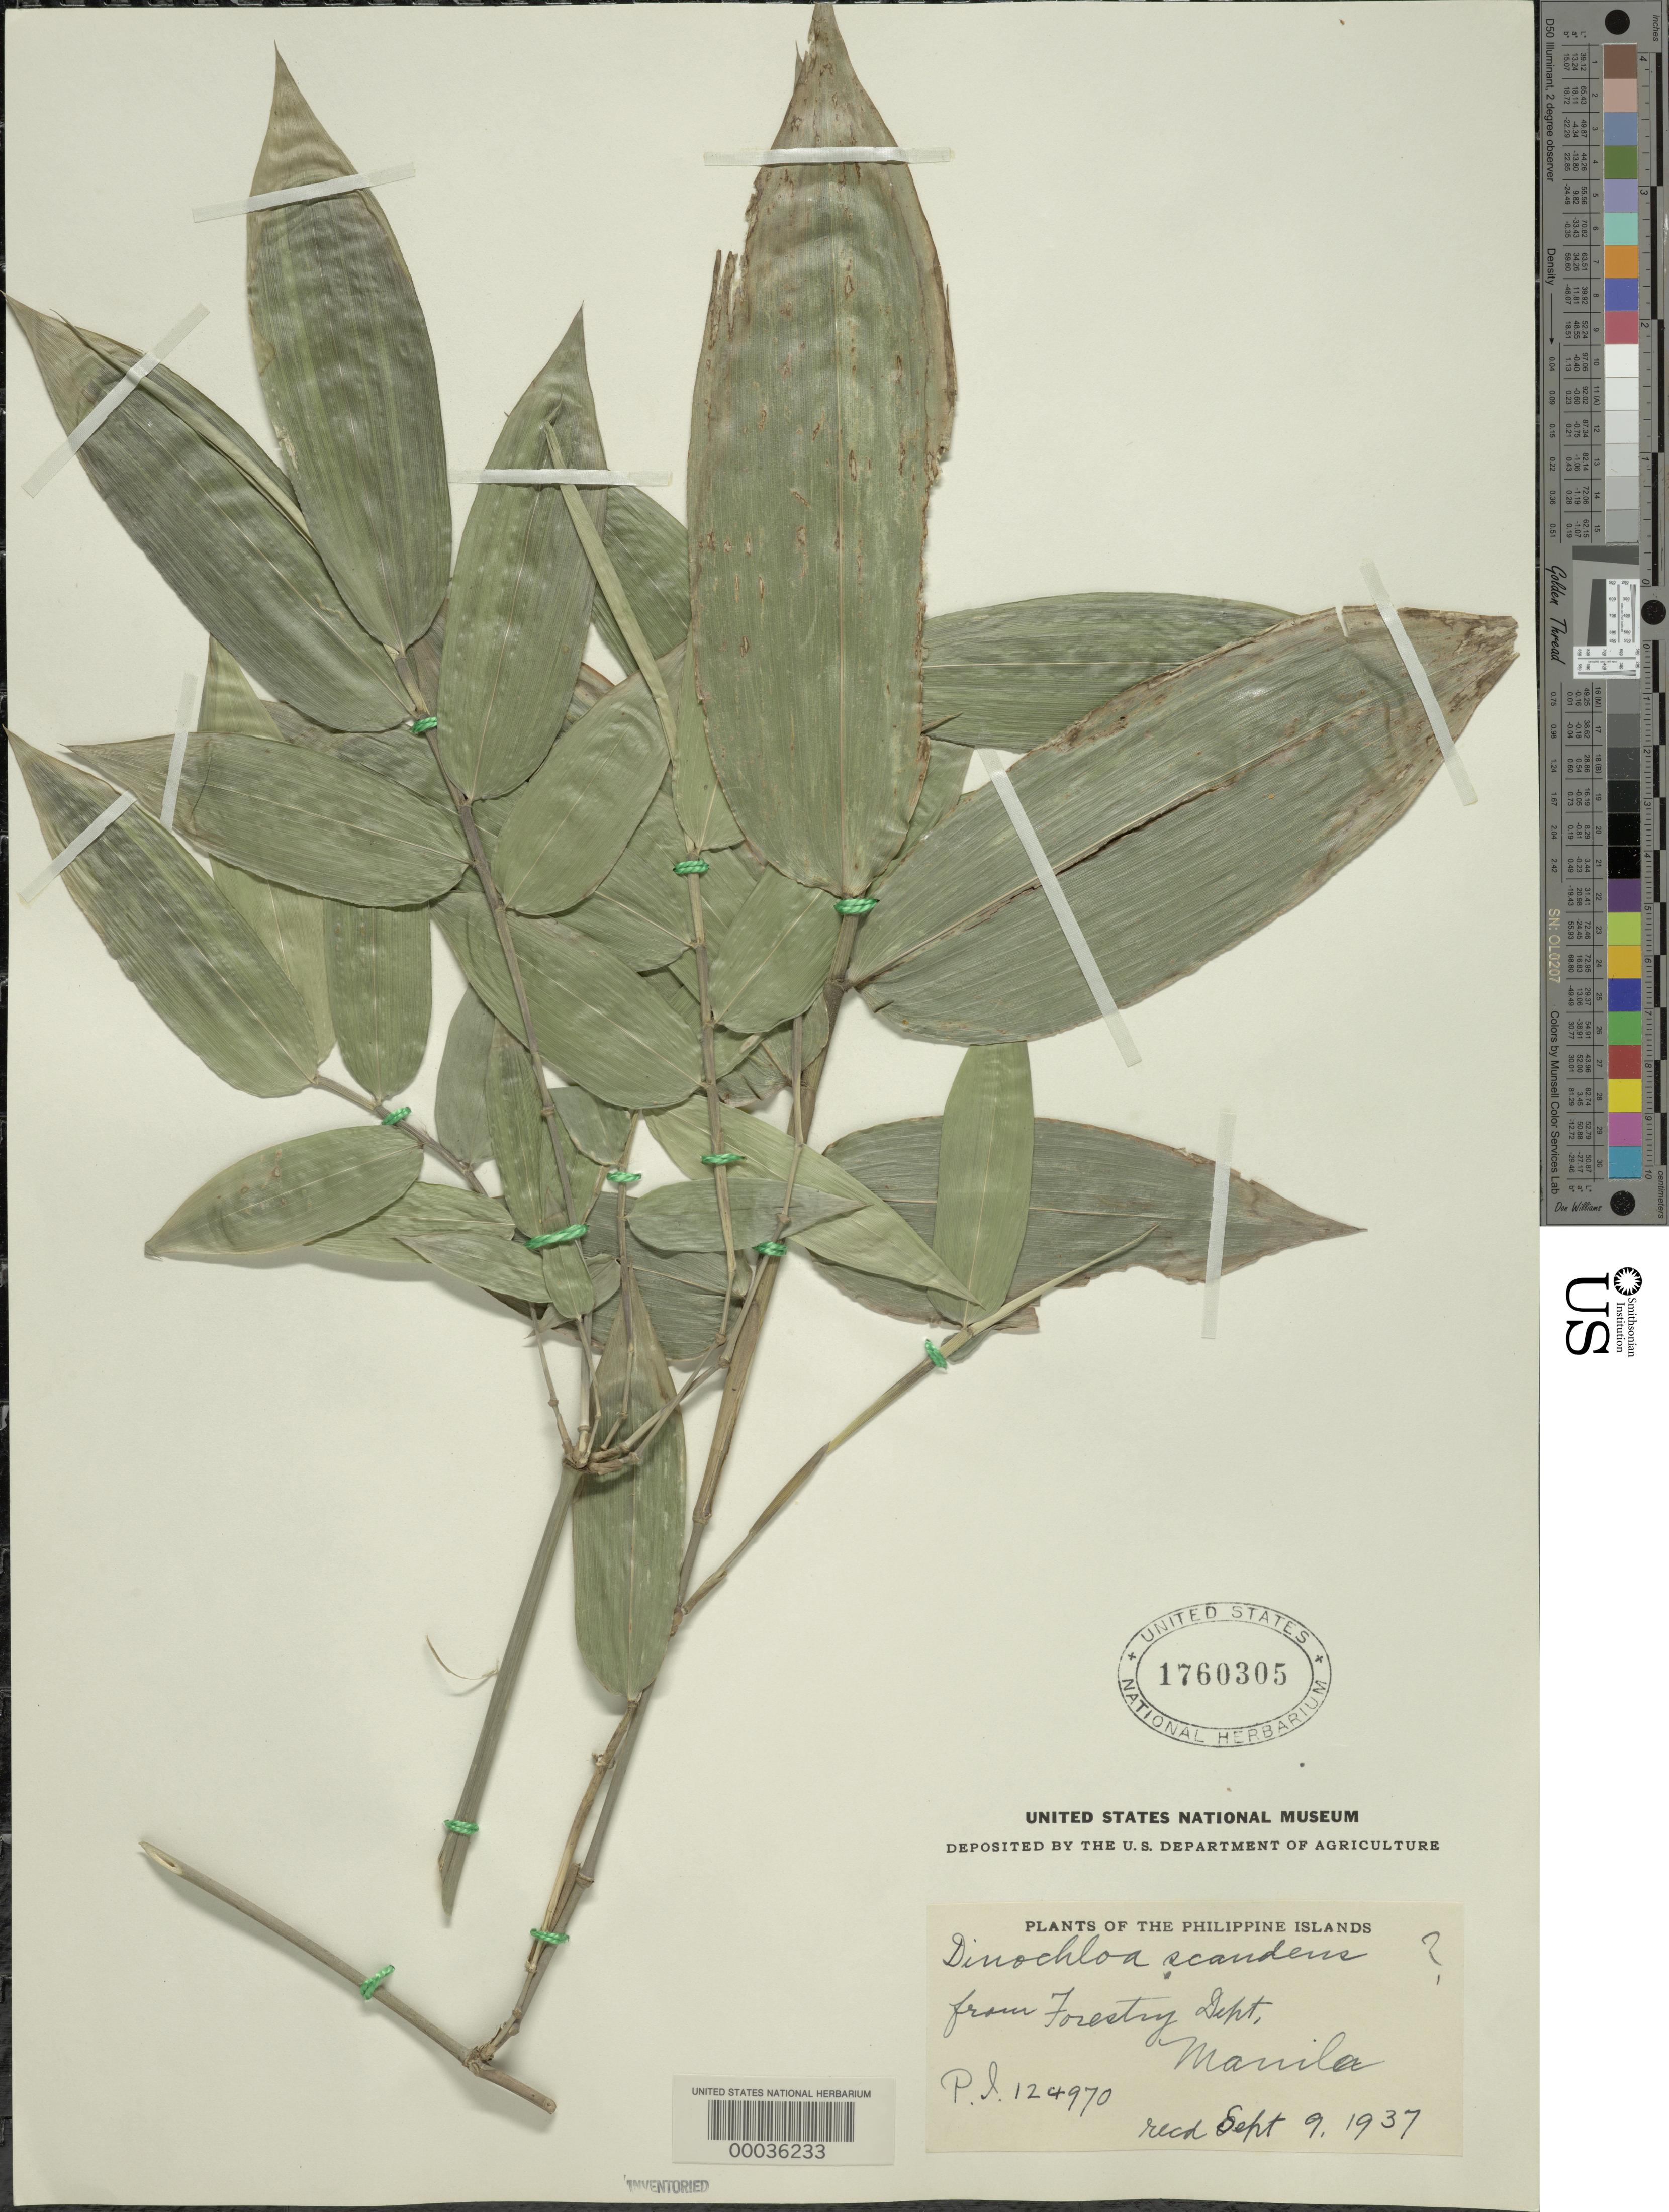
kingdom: Plantae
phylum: Tracheophyta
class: Liliopsida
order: Poales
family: Poaceae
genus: Dinochloa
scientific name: Dinochloa scandens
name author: (Blume ex Nees) Kuntze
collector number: Pi 124970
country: Philippines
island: Luzon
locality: Manila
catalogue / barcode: US 1760305